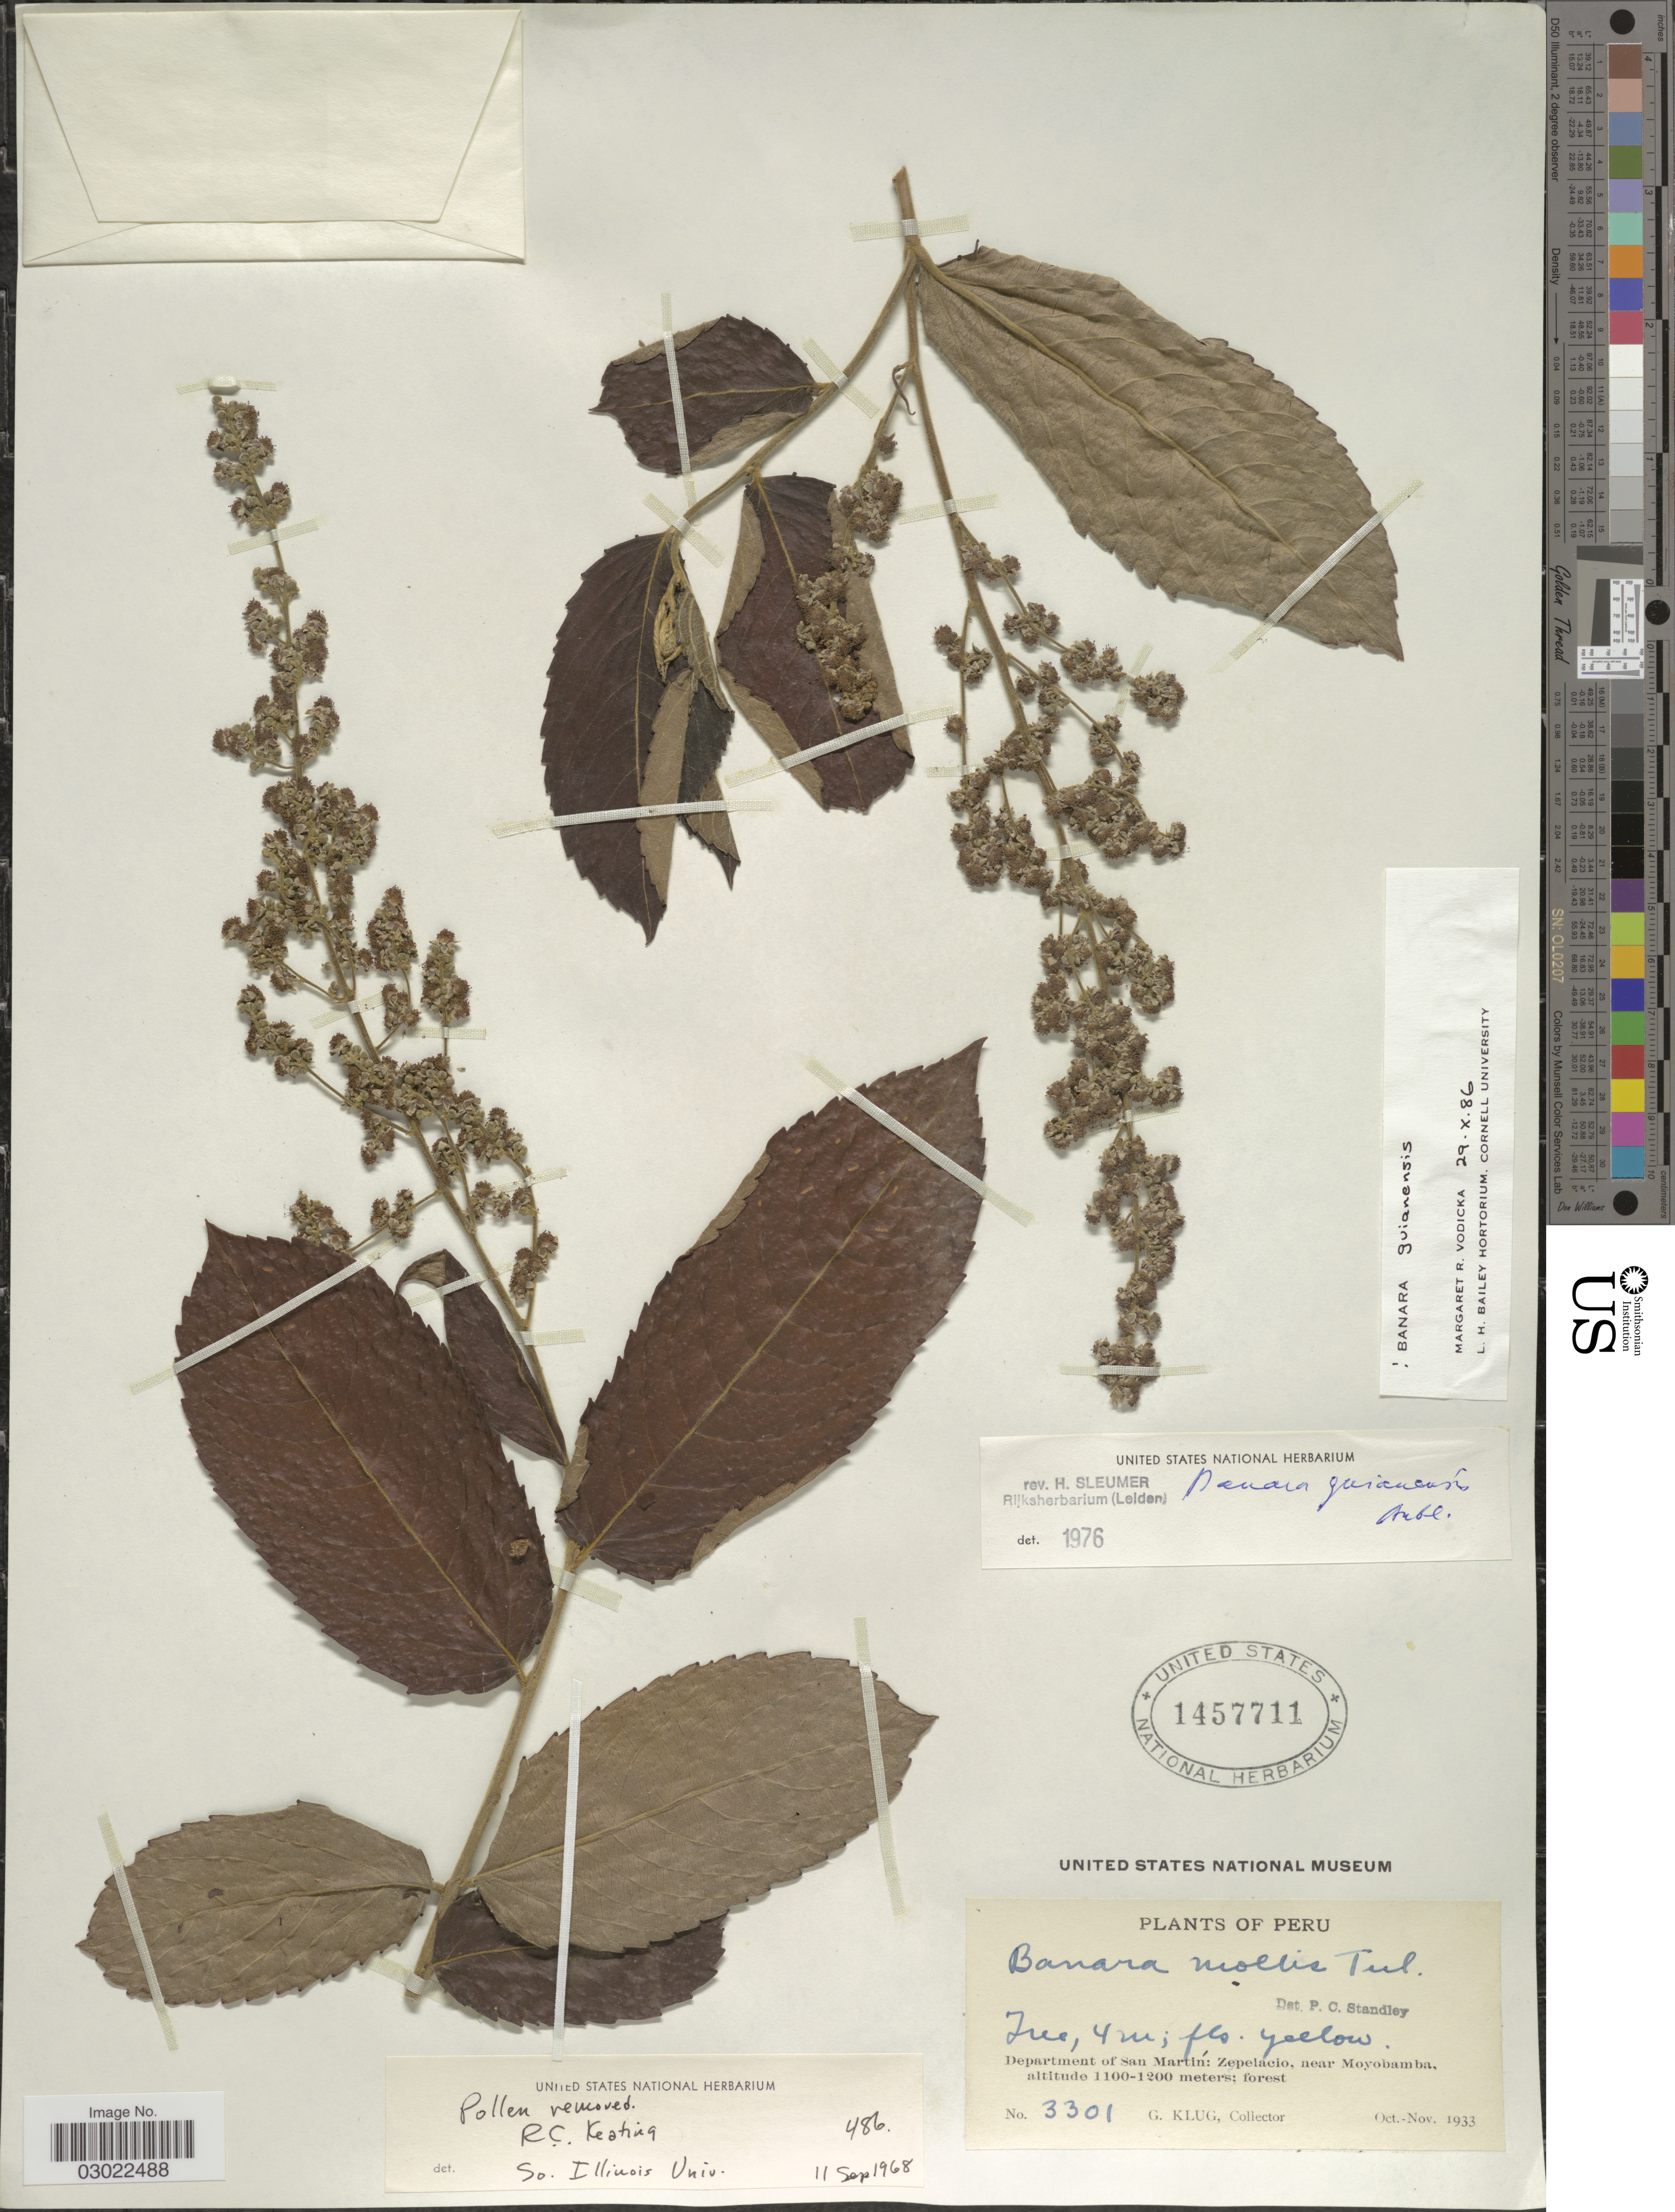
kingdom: Plantae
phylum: Tracheophyta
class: Magnoliopsida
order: Malpighiales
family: Salicaceae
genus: Banara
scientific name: Banara guianensis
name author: Aubl.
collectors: G. Klug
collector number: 3301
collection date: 1933-10/1933-11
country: Peru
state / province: San Martín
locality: Department of San Martín: Zepelacio, near Moyobamba.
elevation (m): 1100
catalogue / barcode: US 1457711